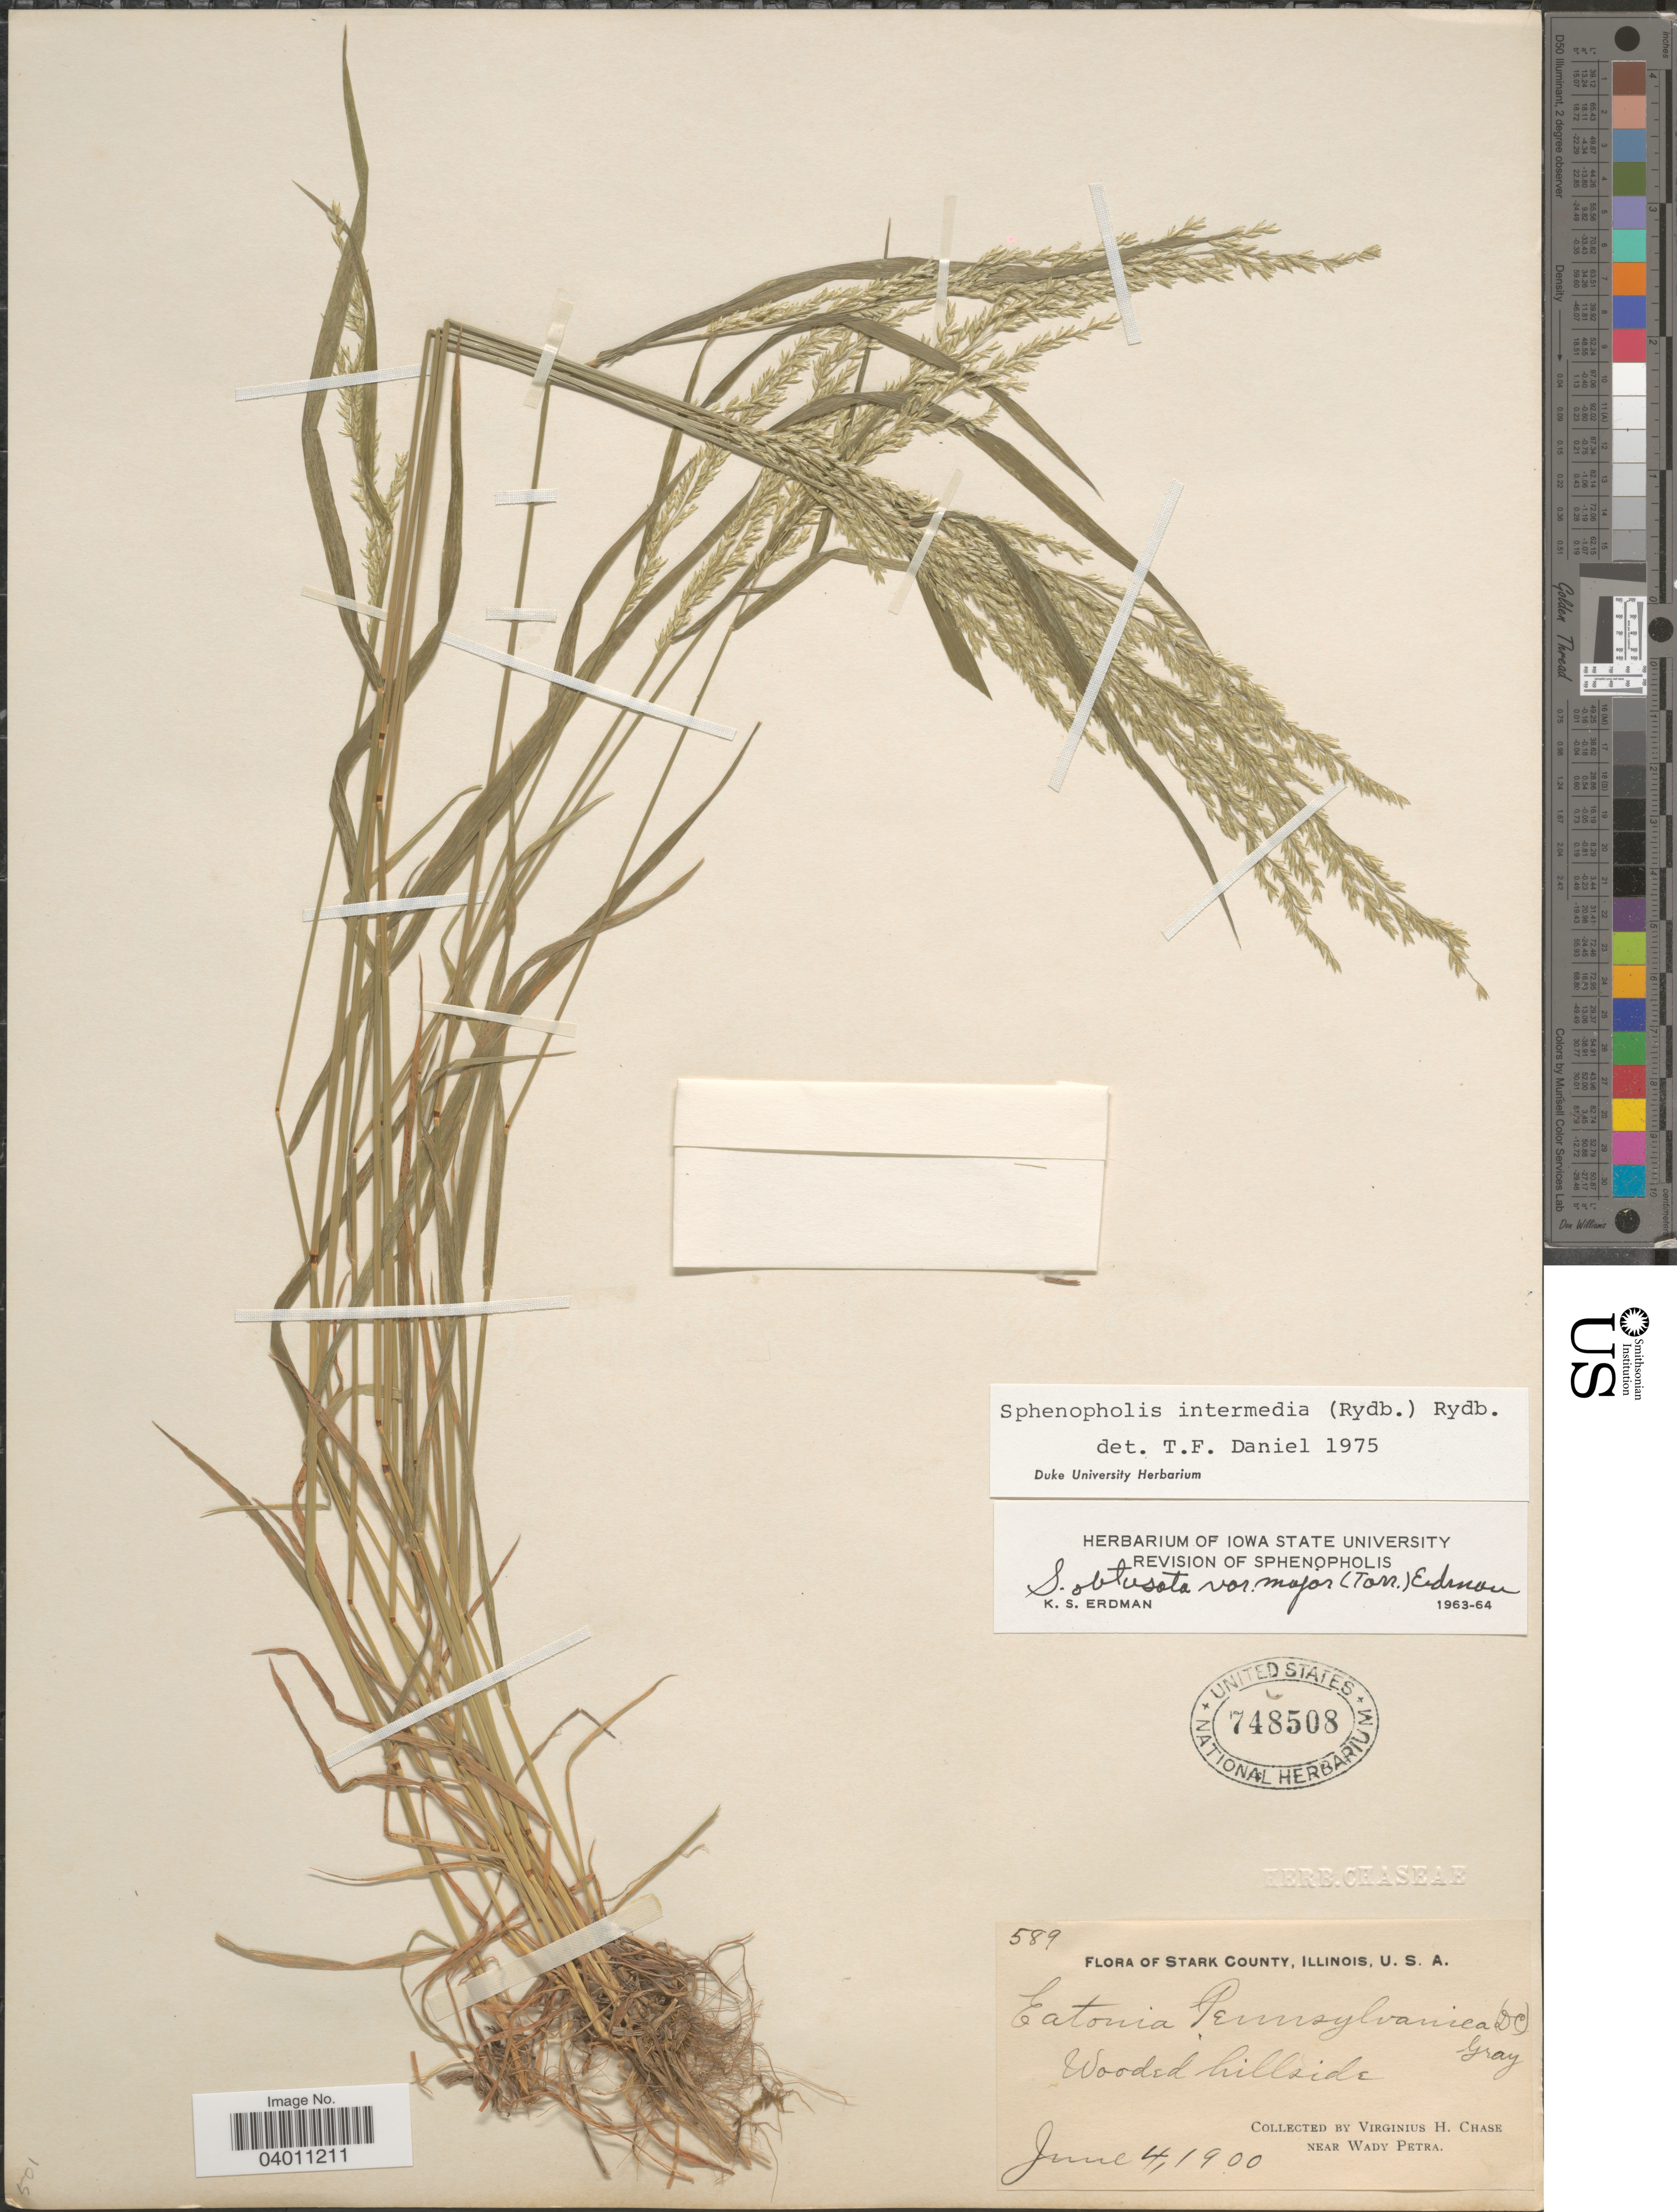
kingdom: Plantae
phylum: Tracheophyta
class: Liliopsida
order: Poales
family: Poaceae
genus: Sphenopholis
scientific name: Sphenopholis intermedia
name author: (Rydb.) Rydb.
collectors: V. H. Chase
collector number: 589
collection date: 1900-06-04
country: United States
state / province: Illinois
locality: Stark County. Near Wady Petra.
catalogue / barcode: US 748508